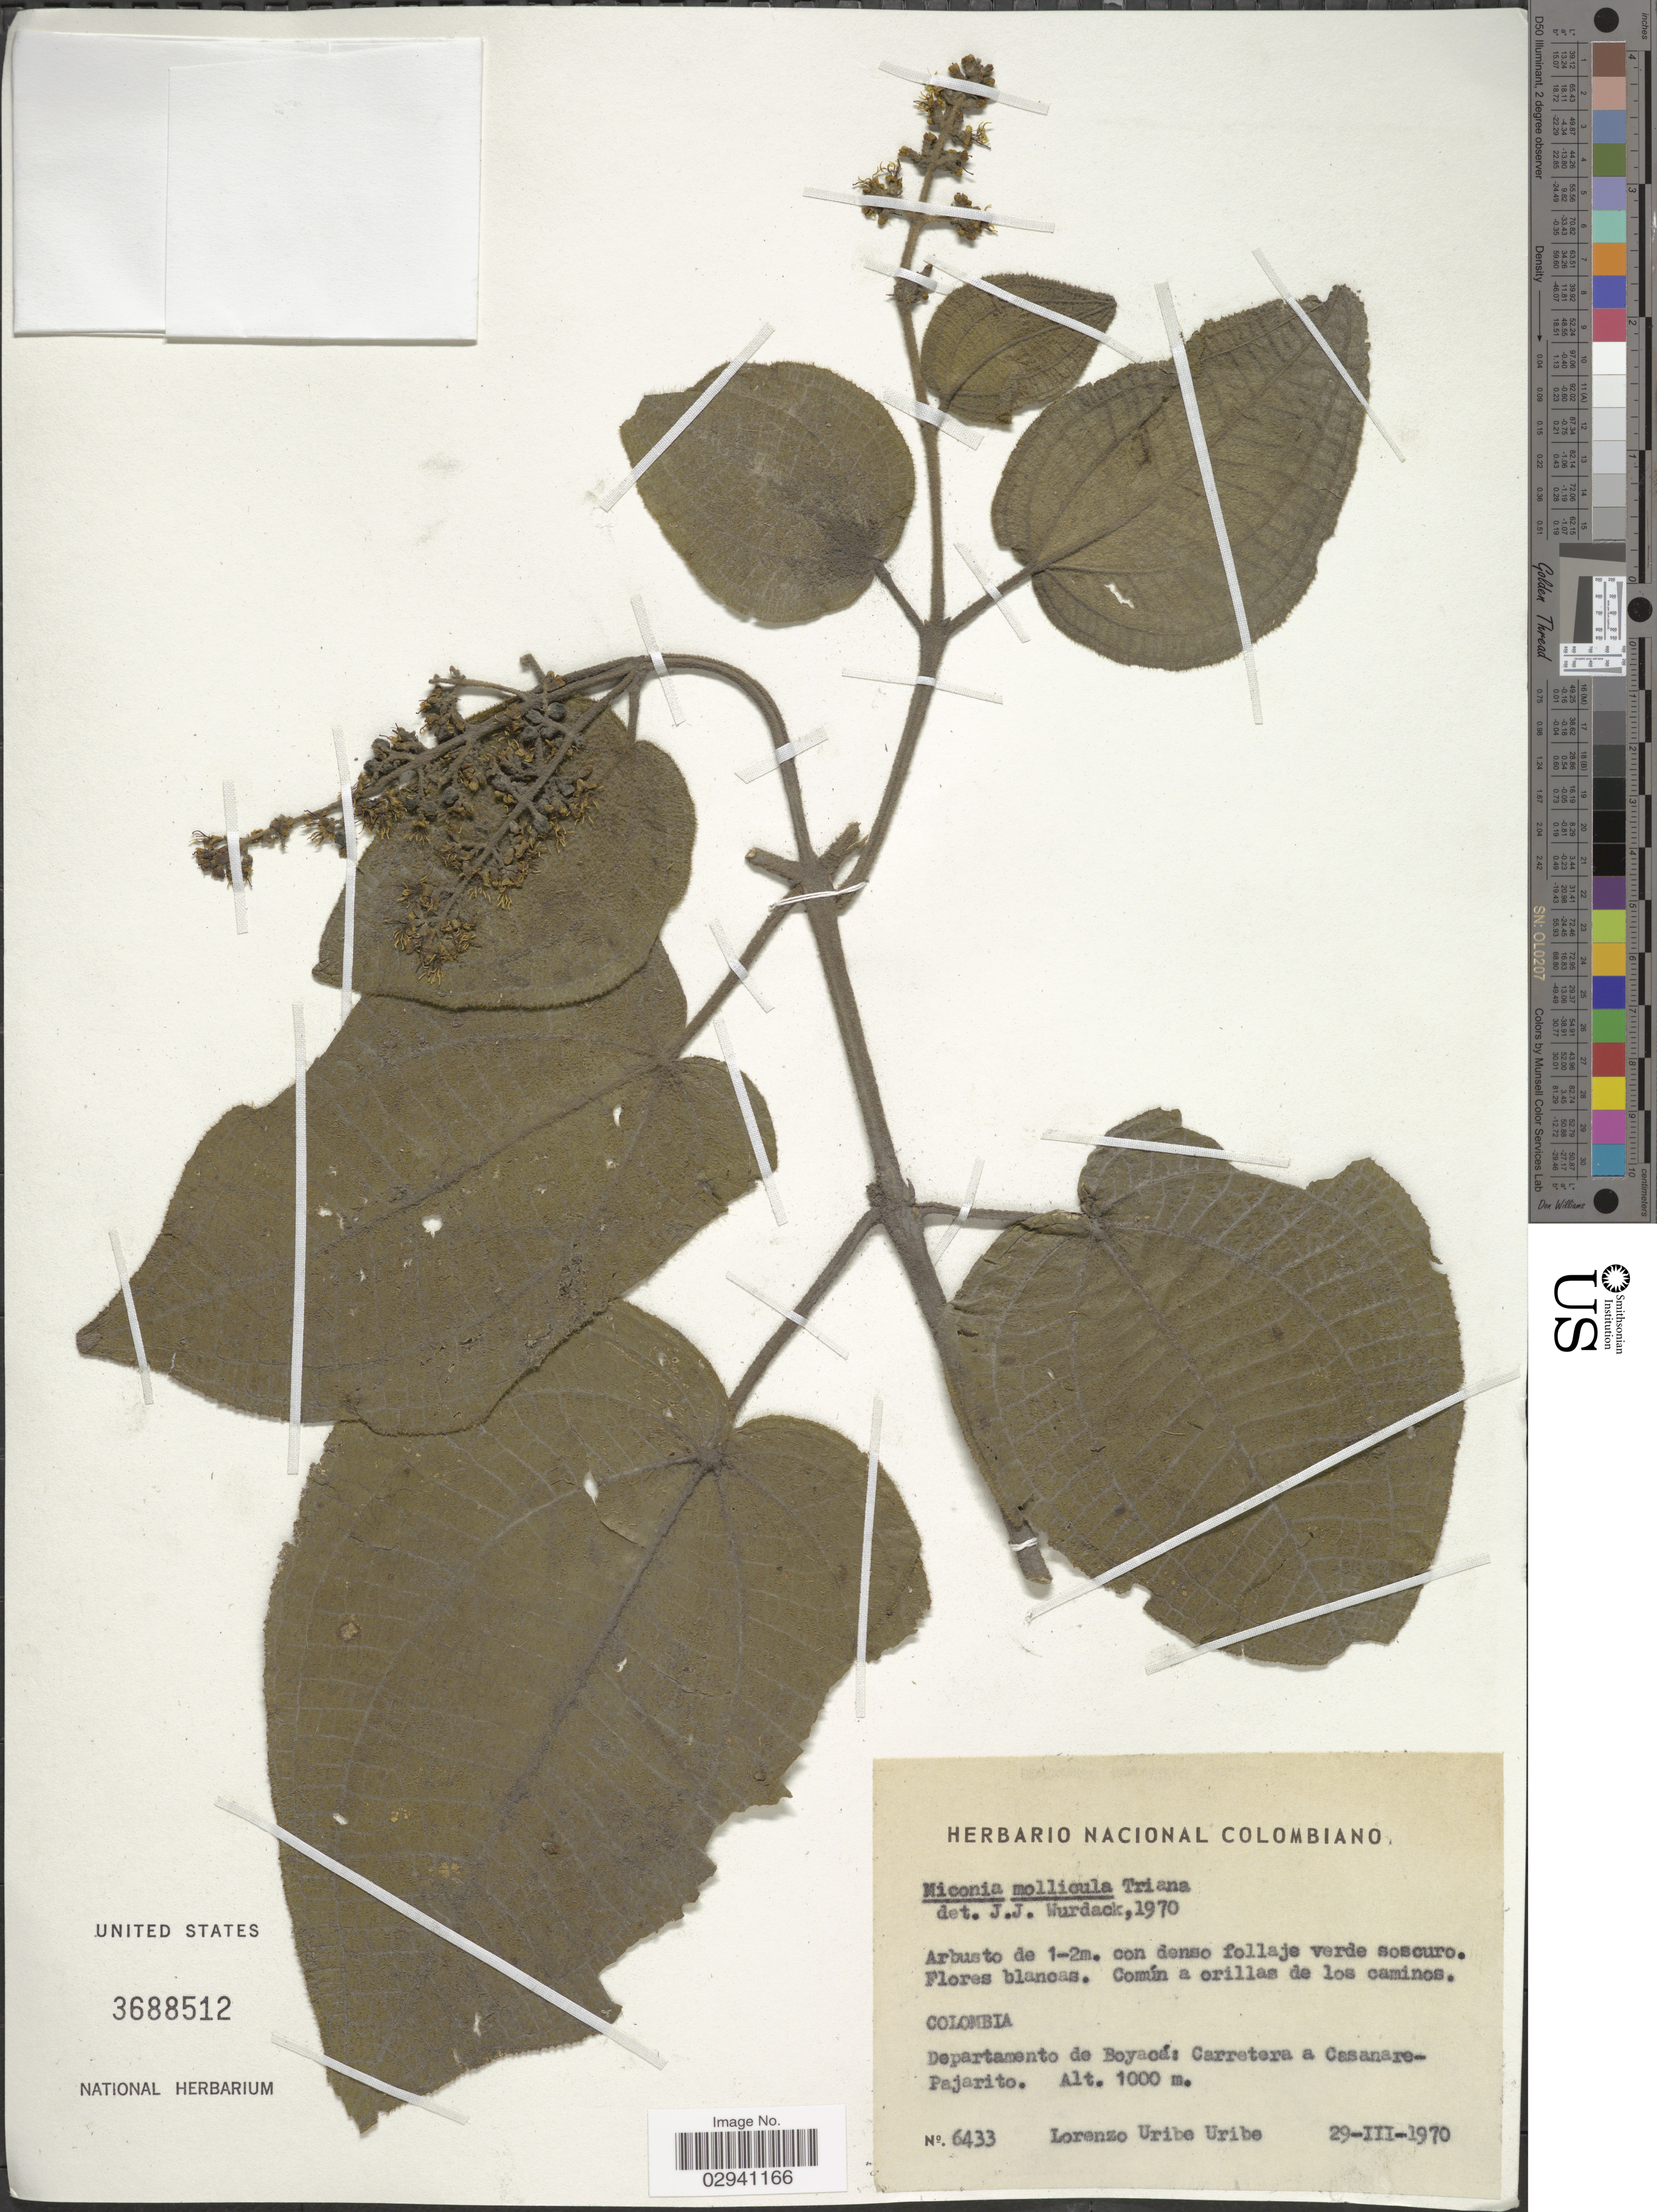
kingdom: Plantae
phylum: Tracheophyta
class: Magnoliopsida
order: Myrtales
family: Melastomataceae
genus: Miconia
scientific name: Miconia mollicula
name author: Triana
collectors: L. Uribe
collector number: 6433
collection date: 1970-03-29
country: Colombia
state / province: Boyacá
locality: Departamento de Boyacá: Carretera a Casanare-Pajarito.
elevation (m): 1000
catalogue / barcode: US 3688512